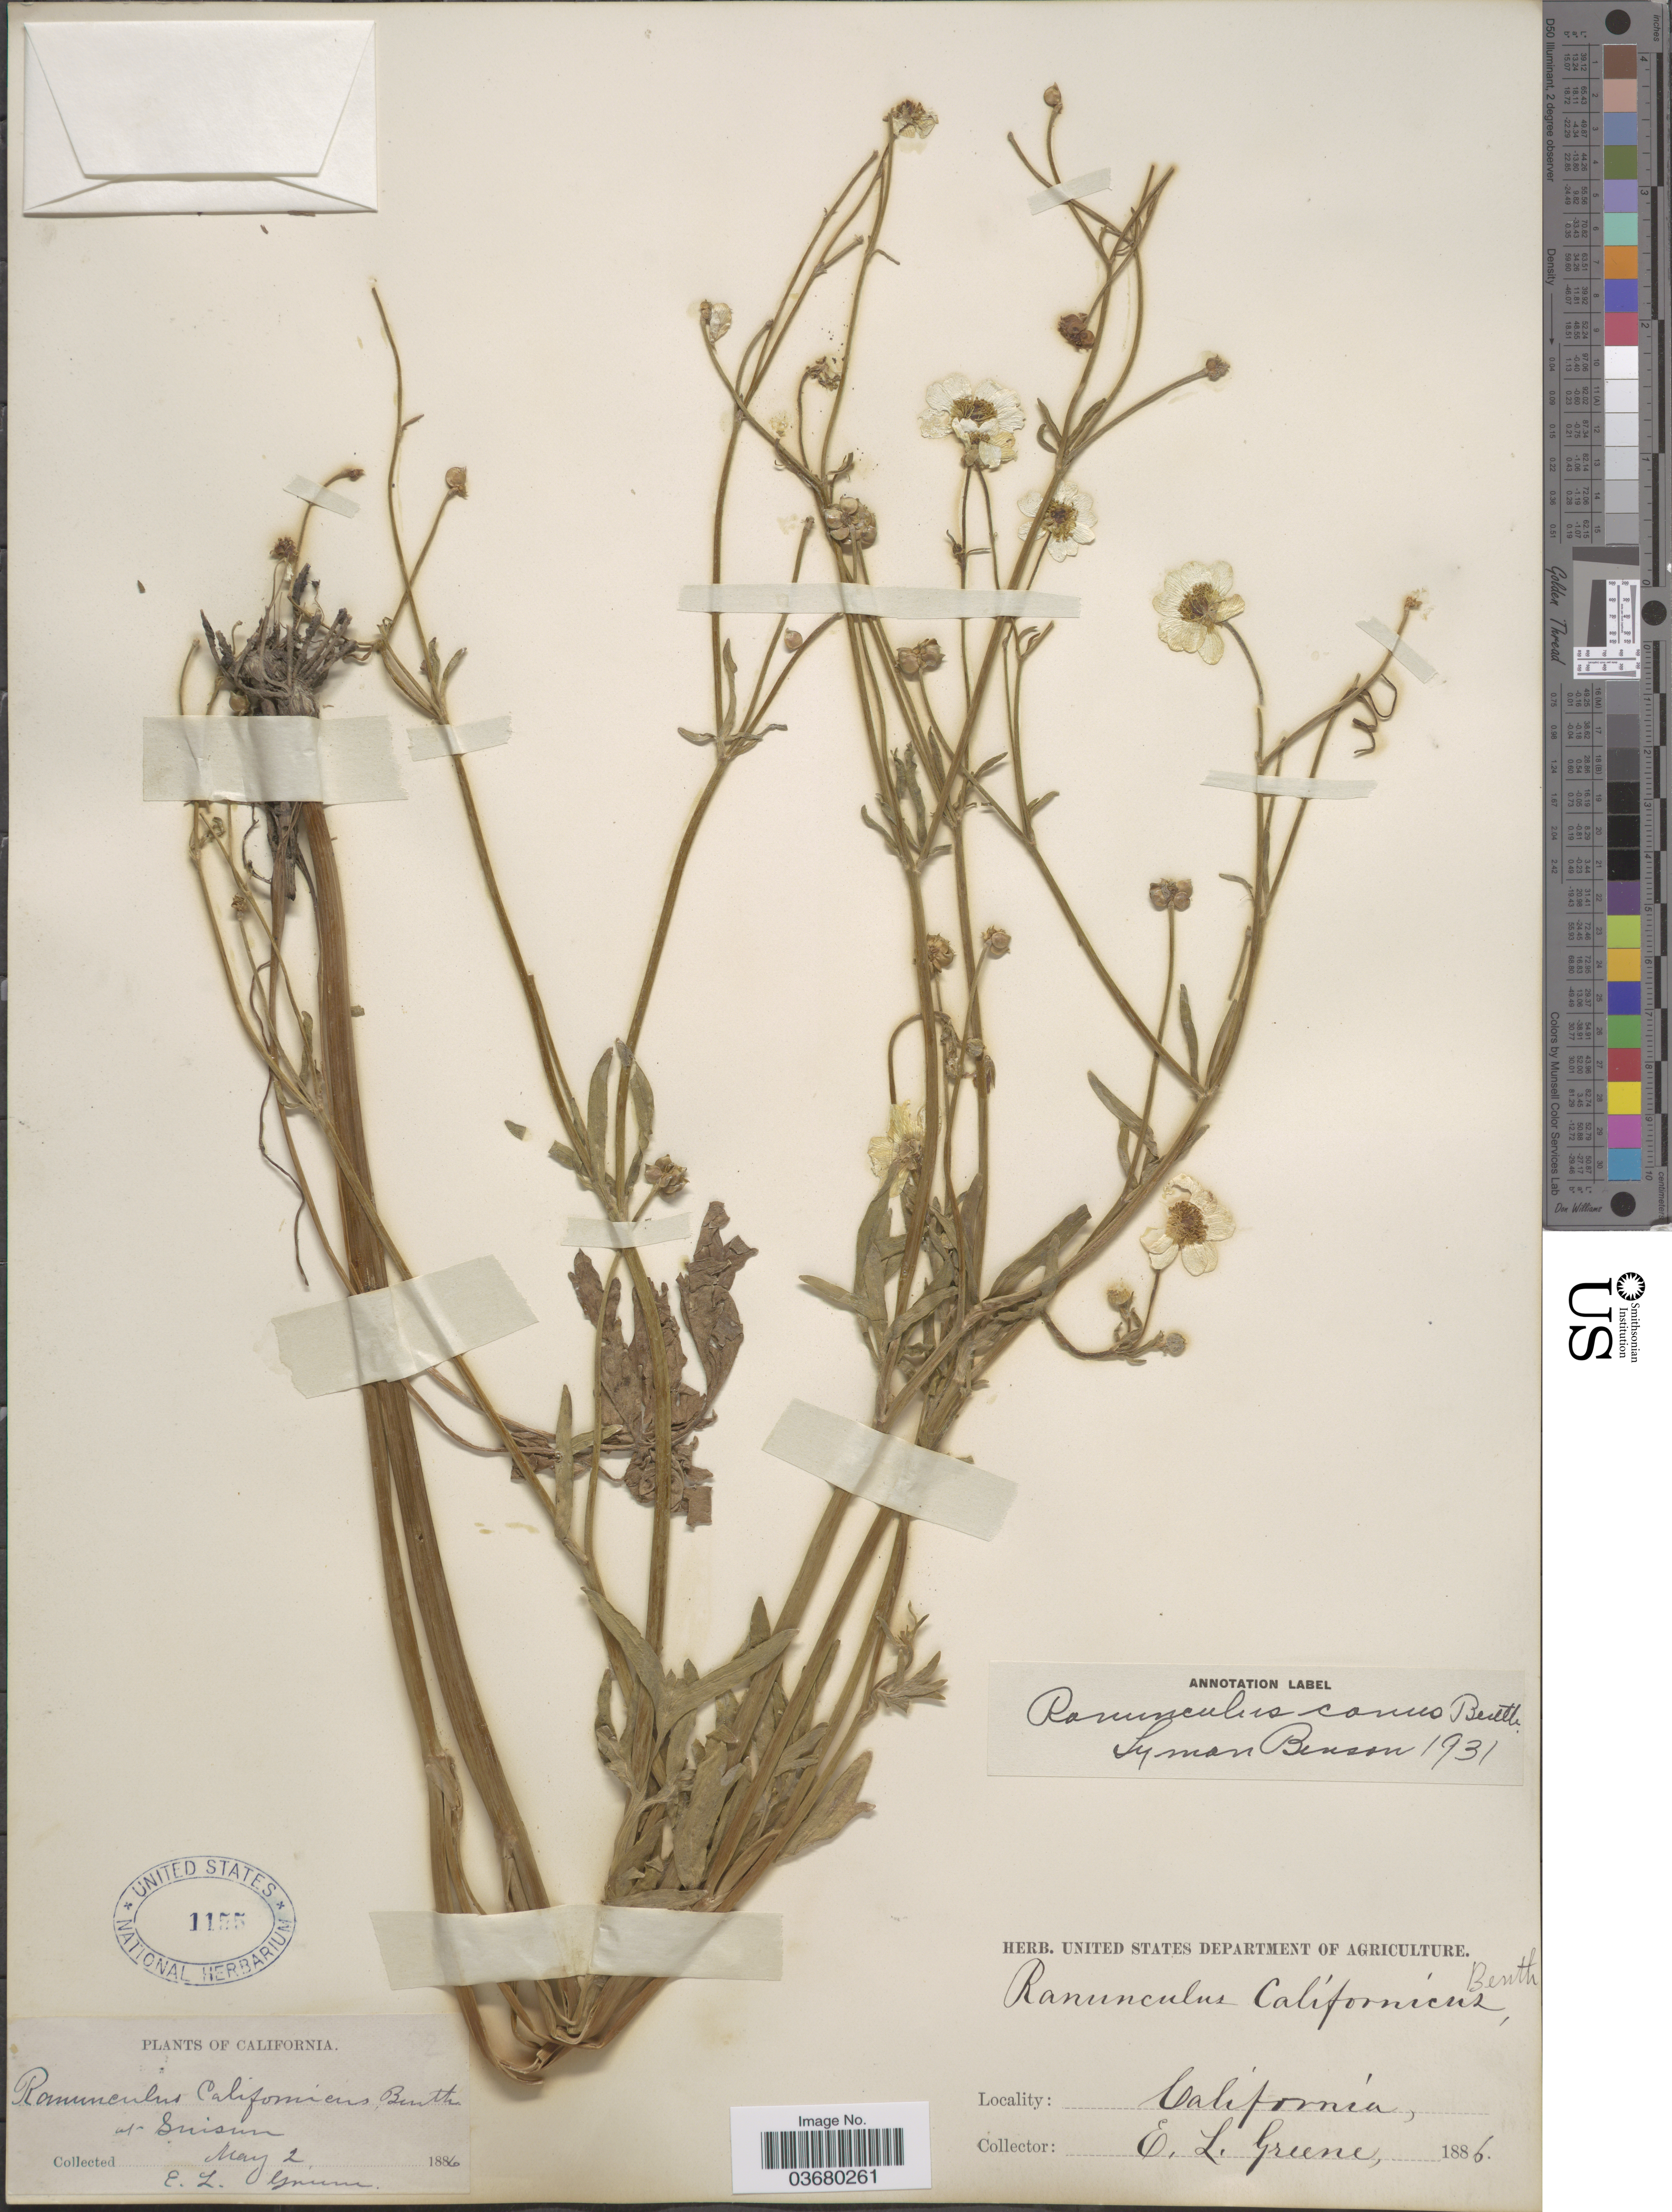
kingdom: Plantae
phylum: Tracheophyta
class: Magnoliopsida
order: Ranunculales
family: Ranunculaceae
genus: Ranunculus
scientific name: Ranunculus canus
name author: Benth.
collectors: E. L. Greene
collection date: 1886-05-02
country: United States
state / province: California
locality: Suisun.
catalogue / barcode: US 1155